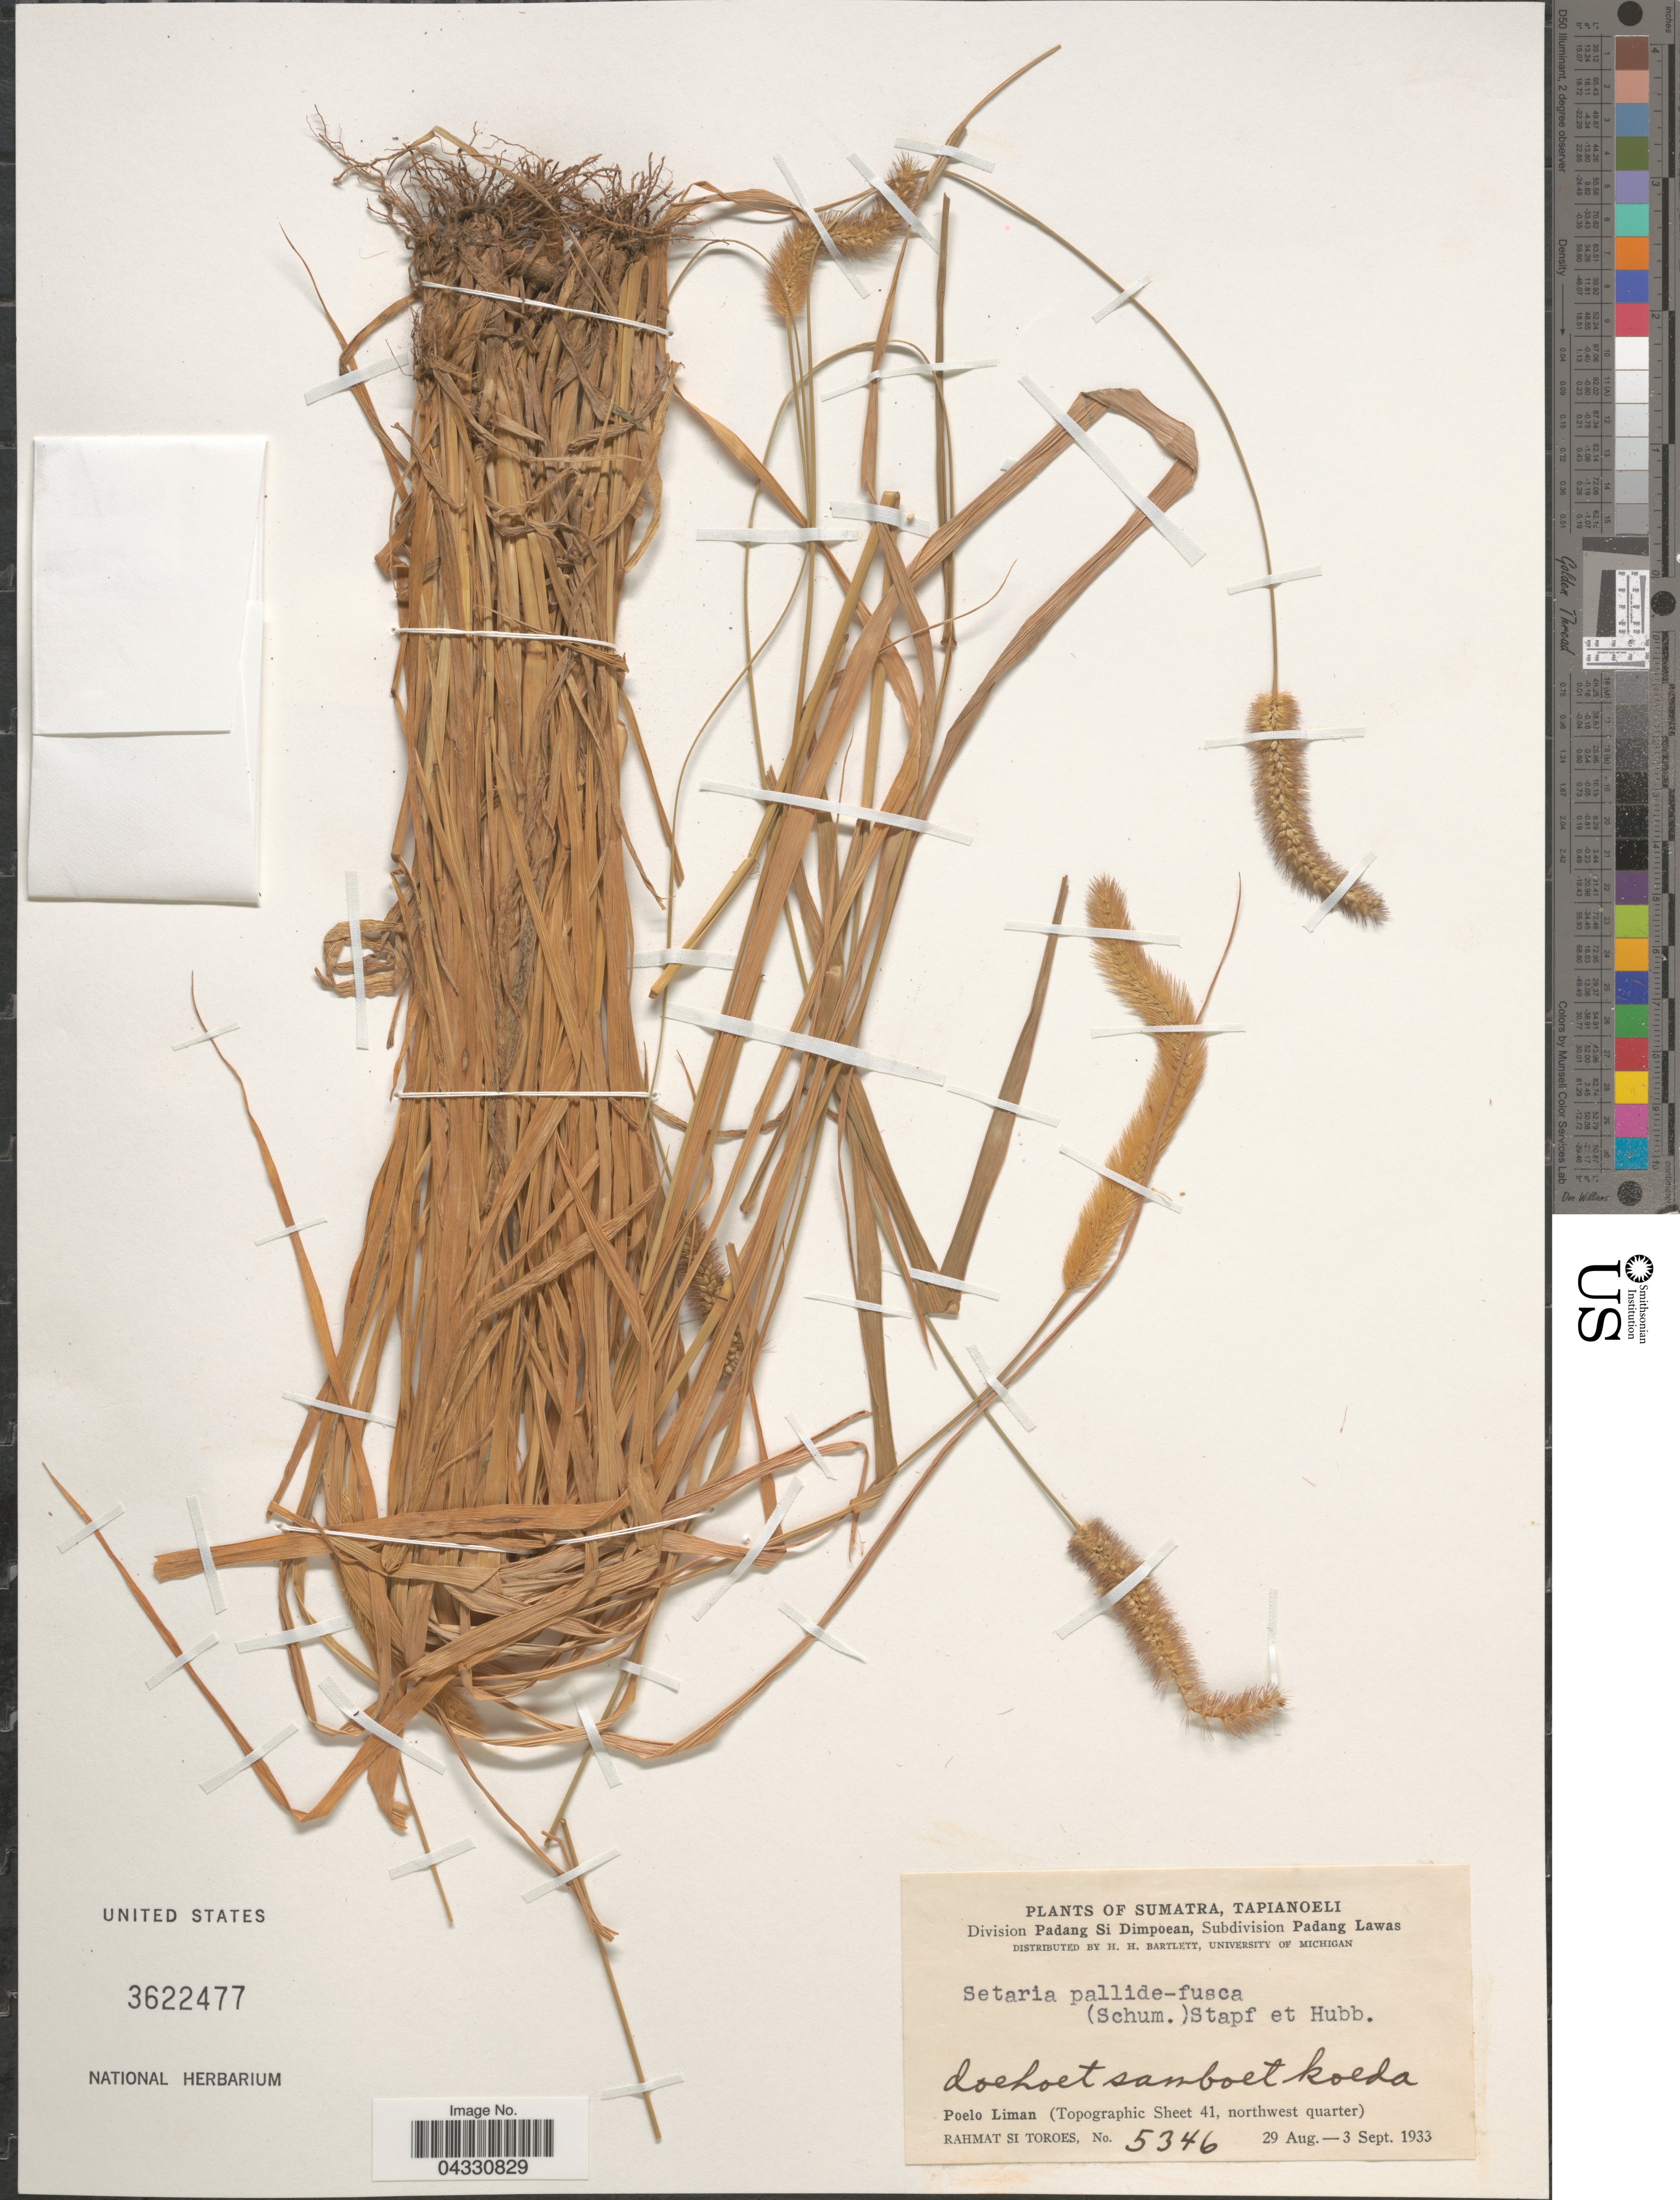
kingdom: Plantae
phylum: Tracheophyta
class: Liliopsida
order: Poales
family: Poaceae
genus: Setaria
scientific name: Setaria pallide-fusca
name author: (Schumach.) Stapf & C.E. Hubb.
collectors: Rahmat Si Boeea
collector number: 5346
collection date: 1933-08-29/1933-09-03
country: Indonesia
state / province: Sumatra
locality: Tapianoeli. Division Padang Si Dimpoean, Subdivision Padang Lawas. Poelo Liman (Topographic Sheet 41, northwest quarter).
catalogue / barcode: US 3622477